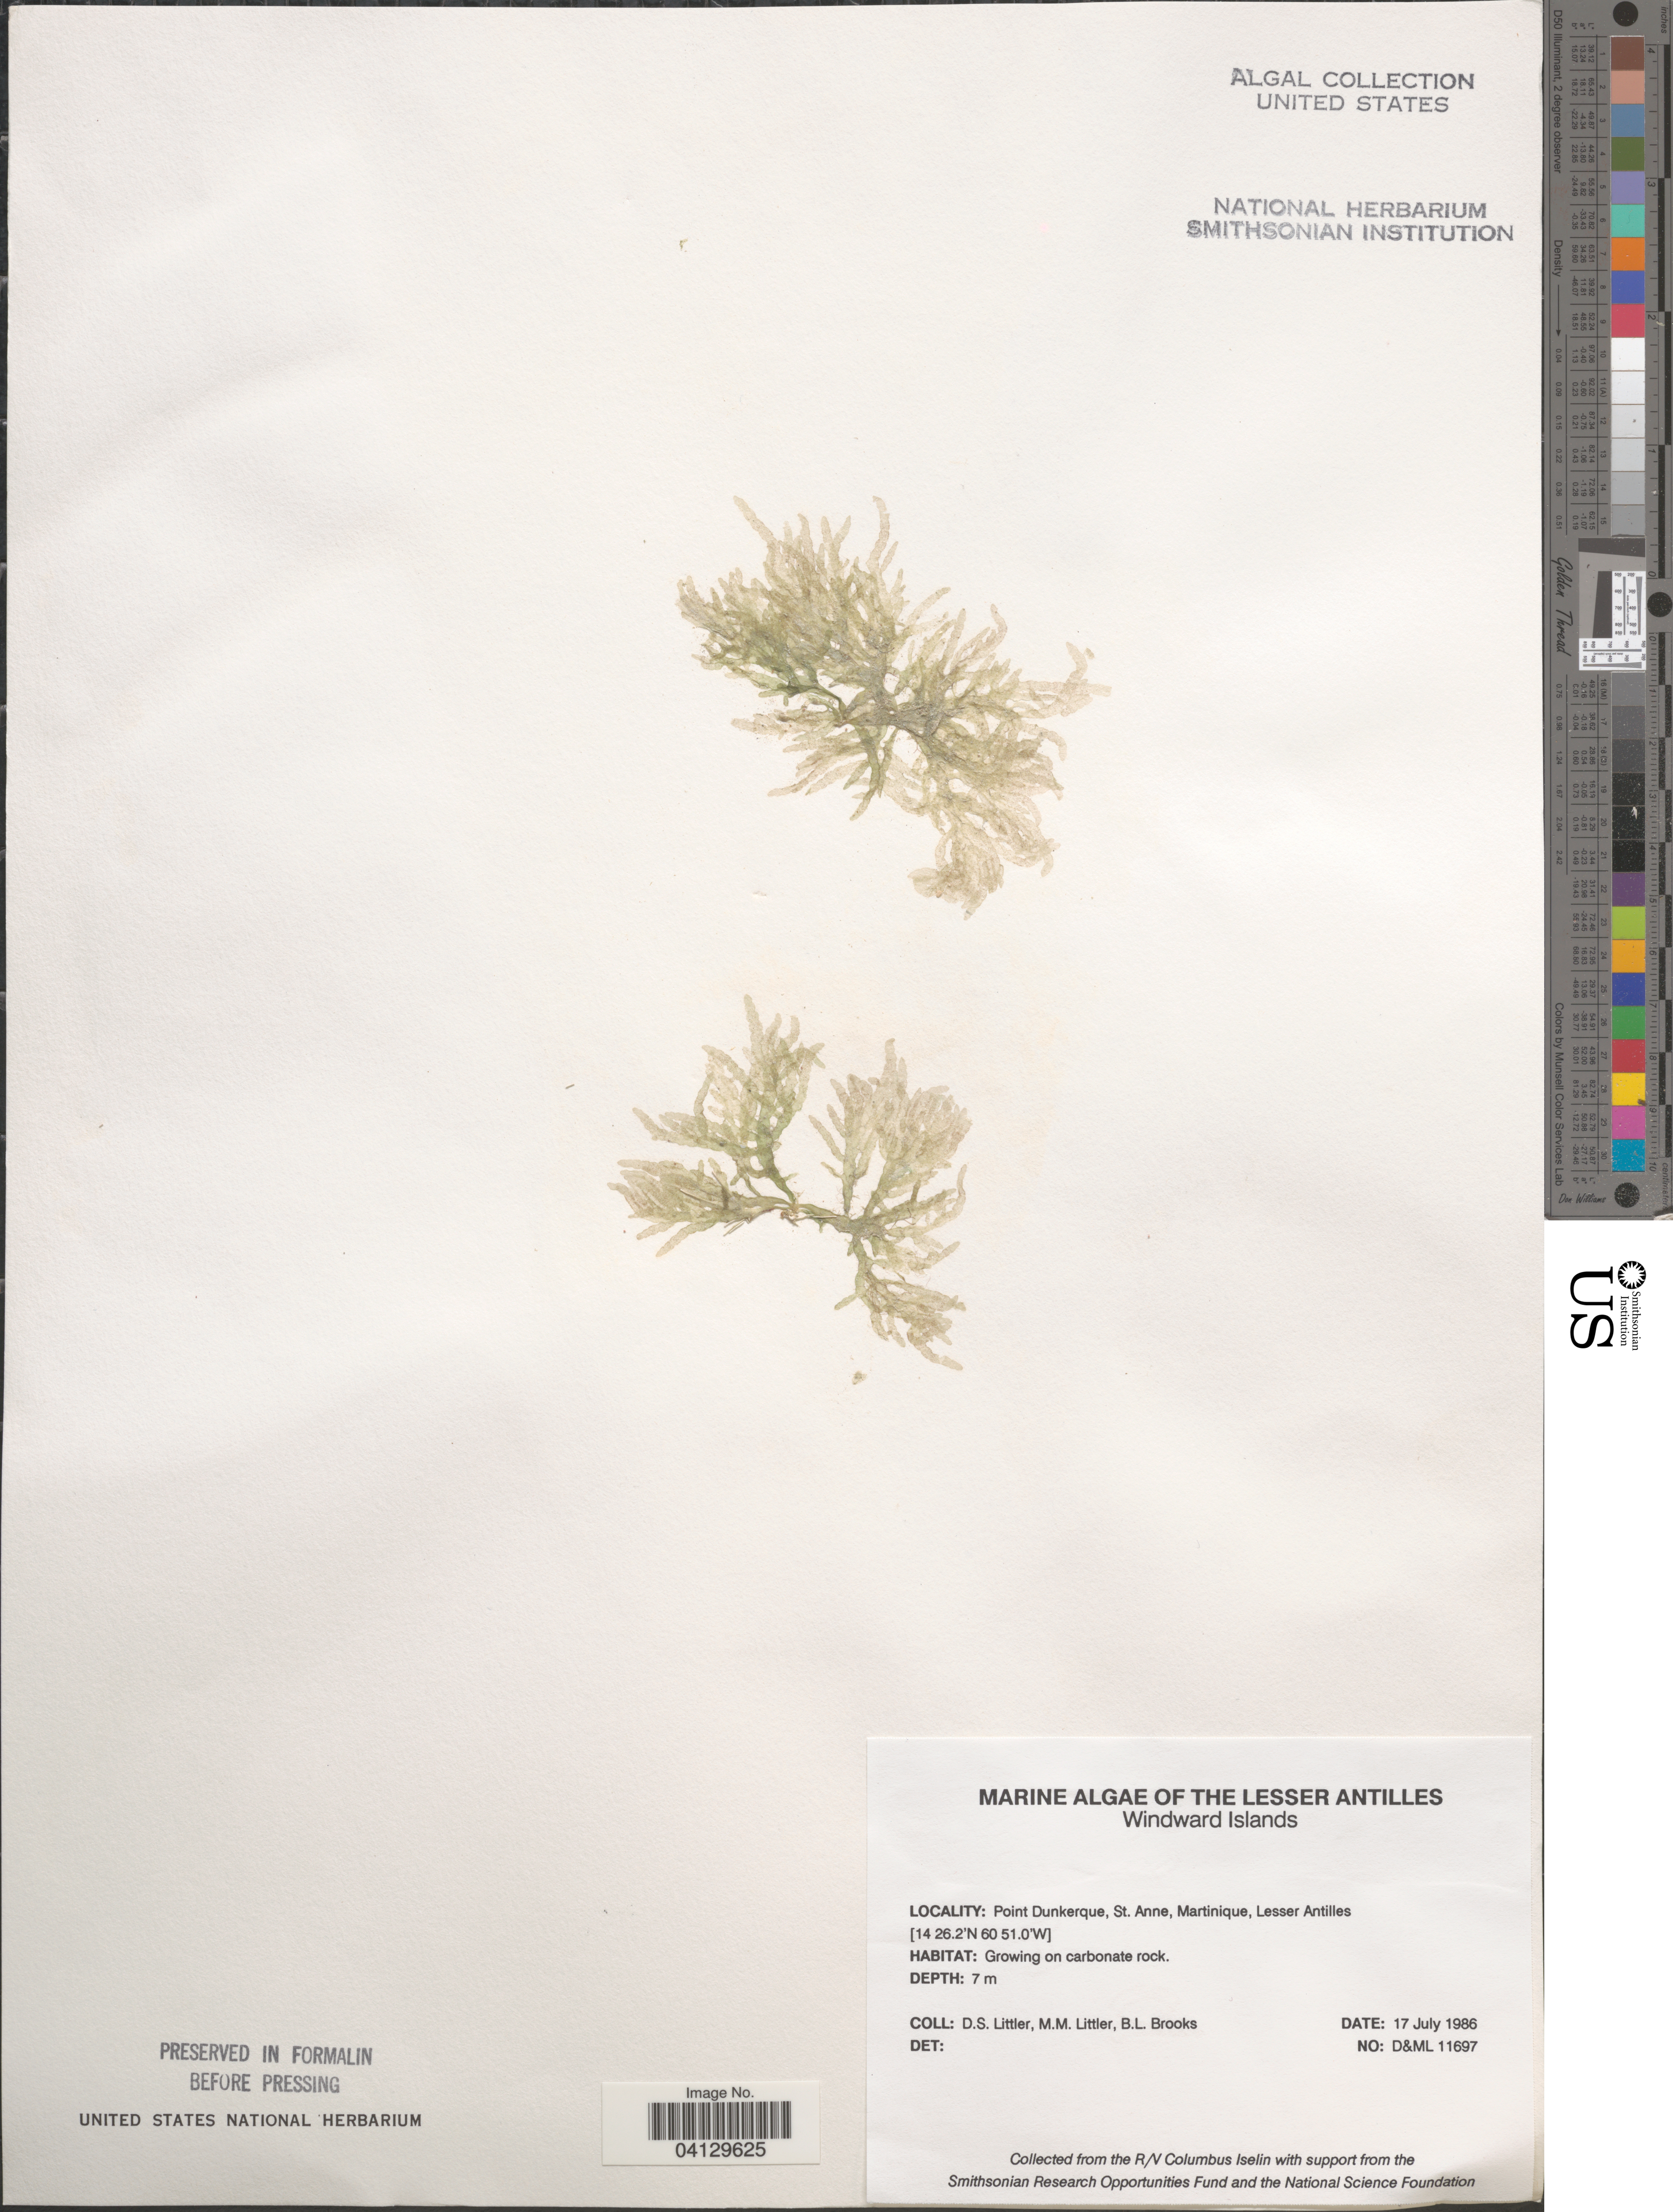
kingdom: Plantae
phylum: Rhodophyta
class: Florideophyceae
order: Corallinales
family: Corallinaceae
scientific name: Crustose Coralline Algae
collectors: D. S. Littler & B. Brooks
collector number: D&ML11697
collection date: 1986-07-17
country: Martinique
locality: The Lesser Antilles. Windward Islands. Point Dunkerque, St. Anne.